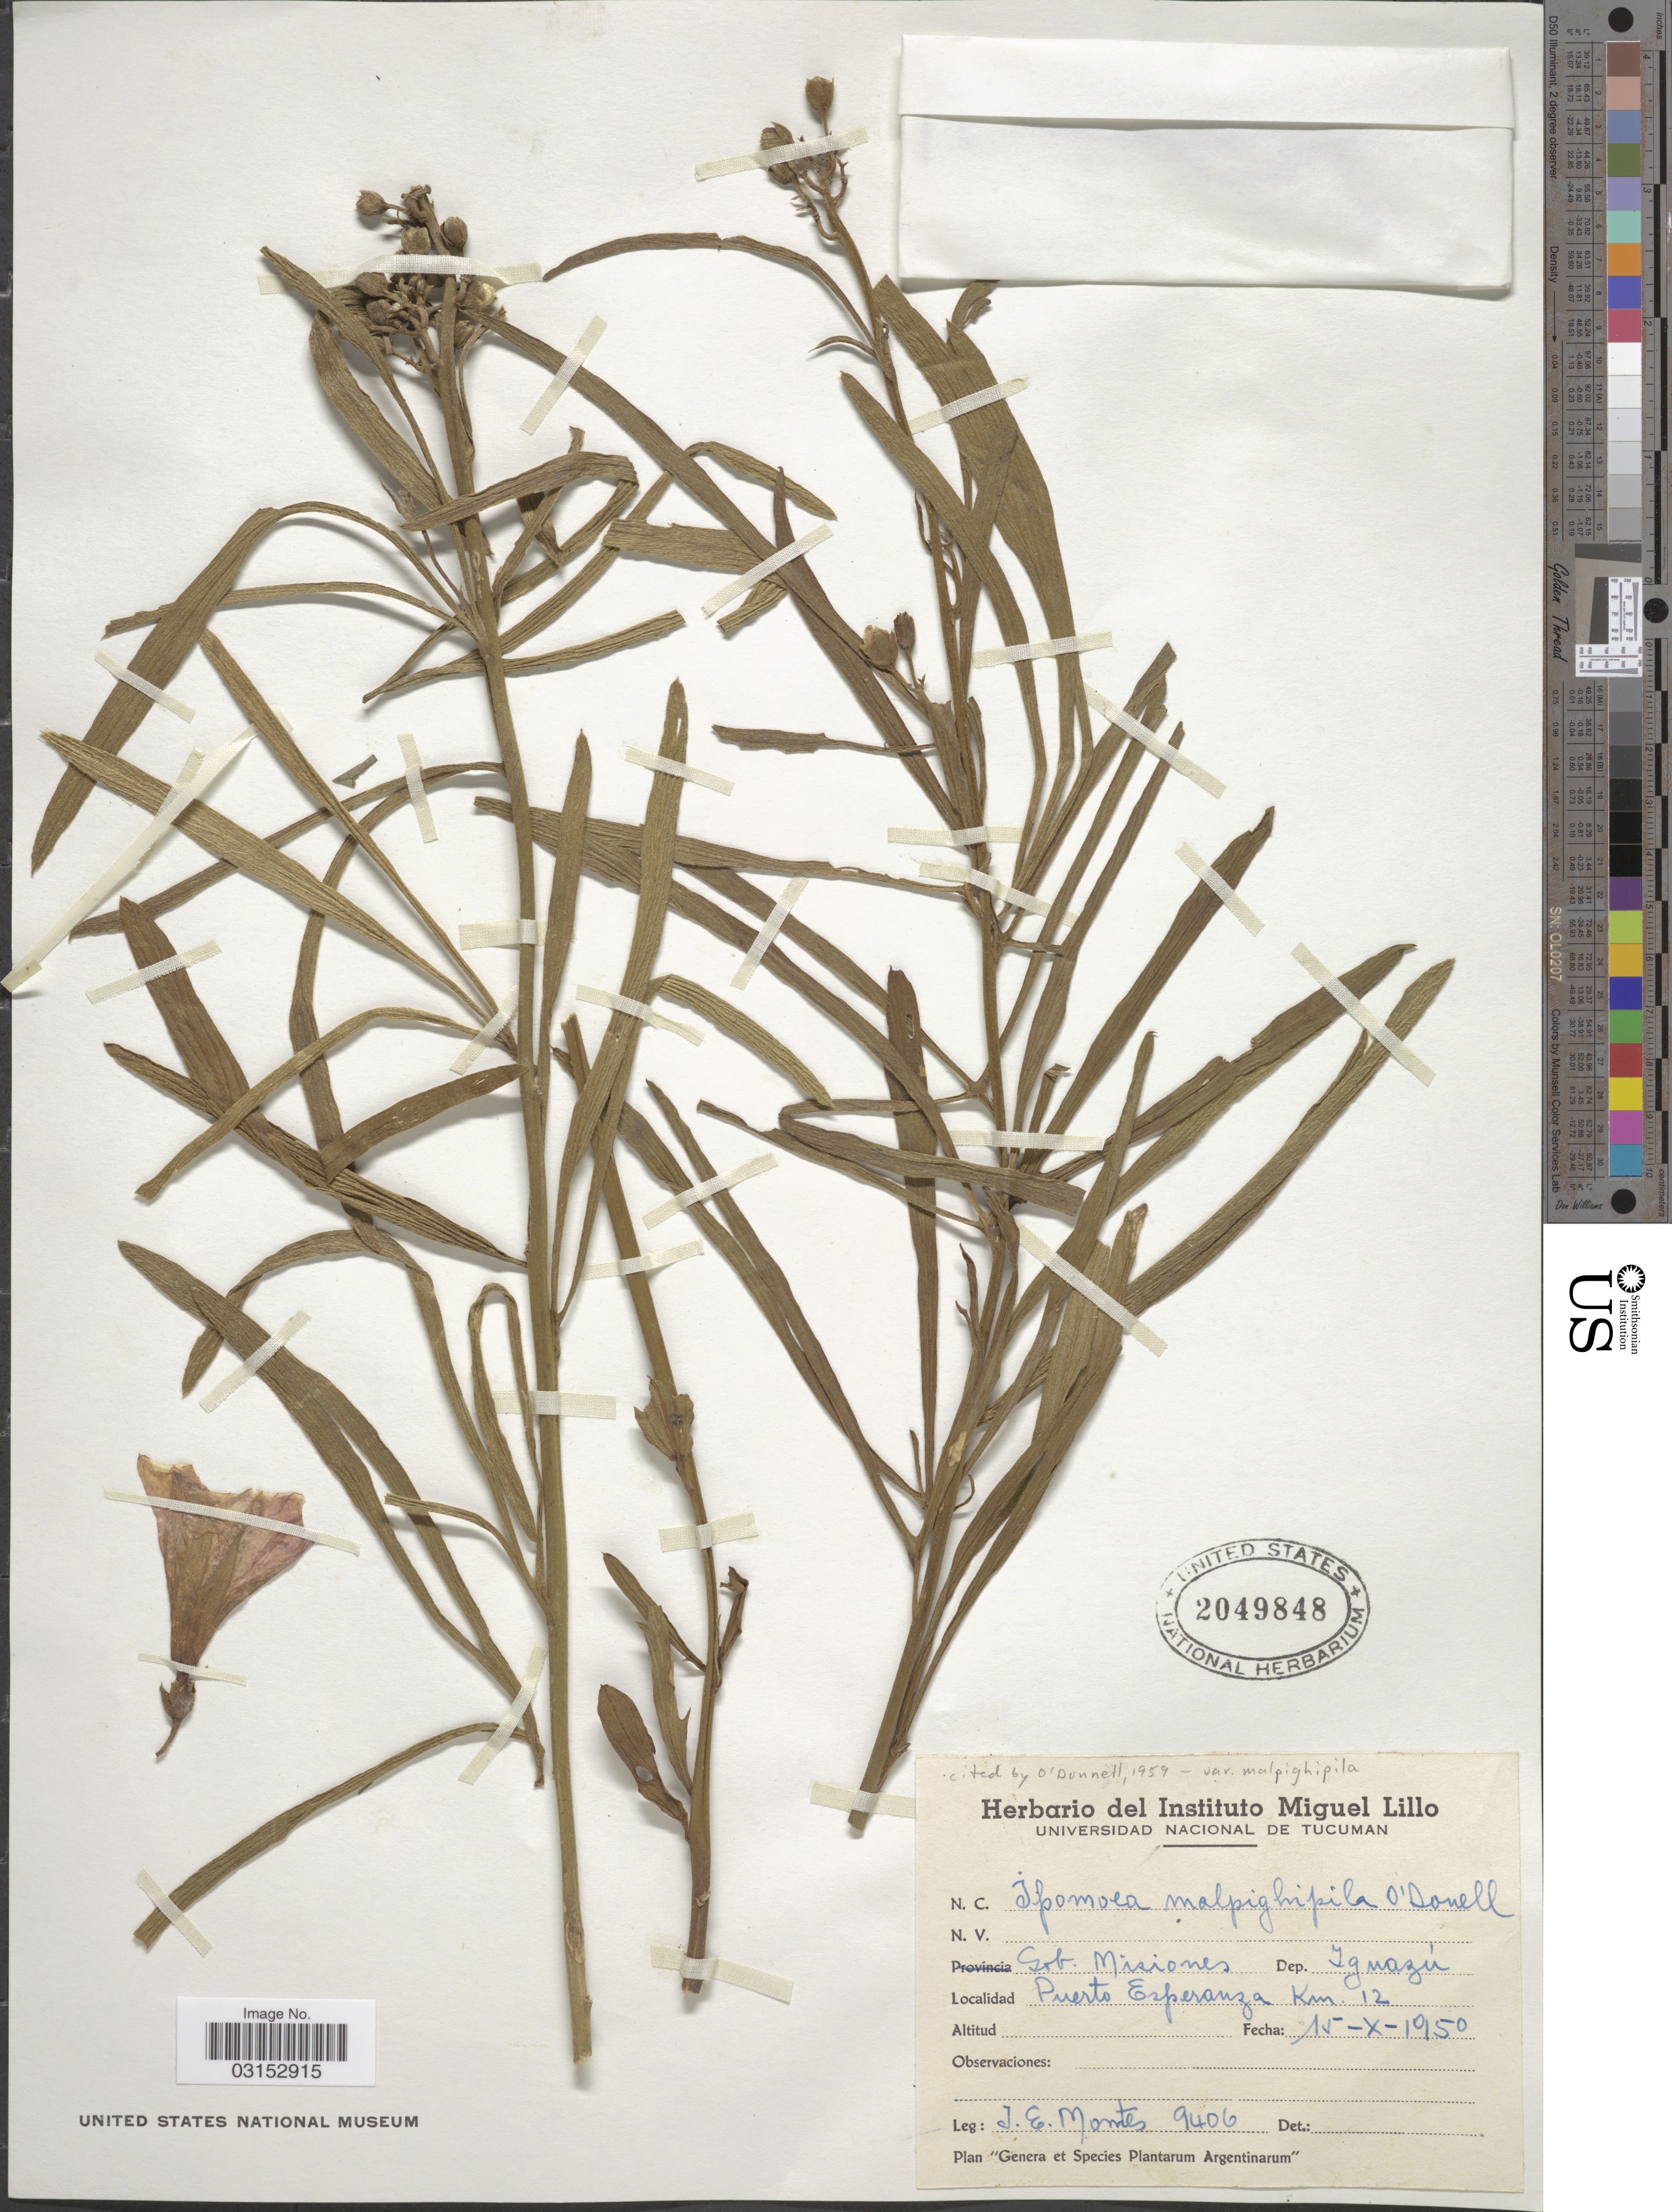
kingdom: Plantae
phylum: Tracheophyta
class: Magnoliopsida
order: Solanales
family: Convolvulaceae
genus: Ipomoea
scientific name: Ipomoea malpighipila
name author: O'Donell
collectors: J. E. Montes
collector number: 9406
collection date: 1950-10-15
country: Argentina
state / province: Misiones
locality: Gob. Misiones. Dep. Iguazú. Puerto Esperanza Km. 12.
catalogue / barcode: US 2049848